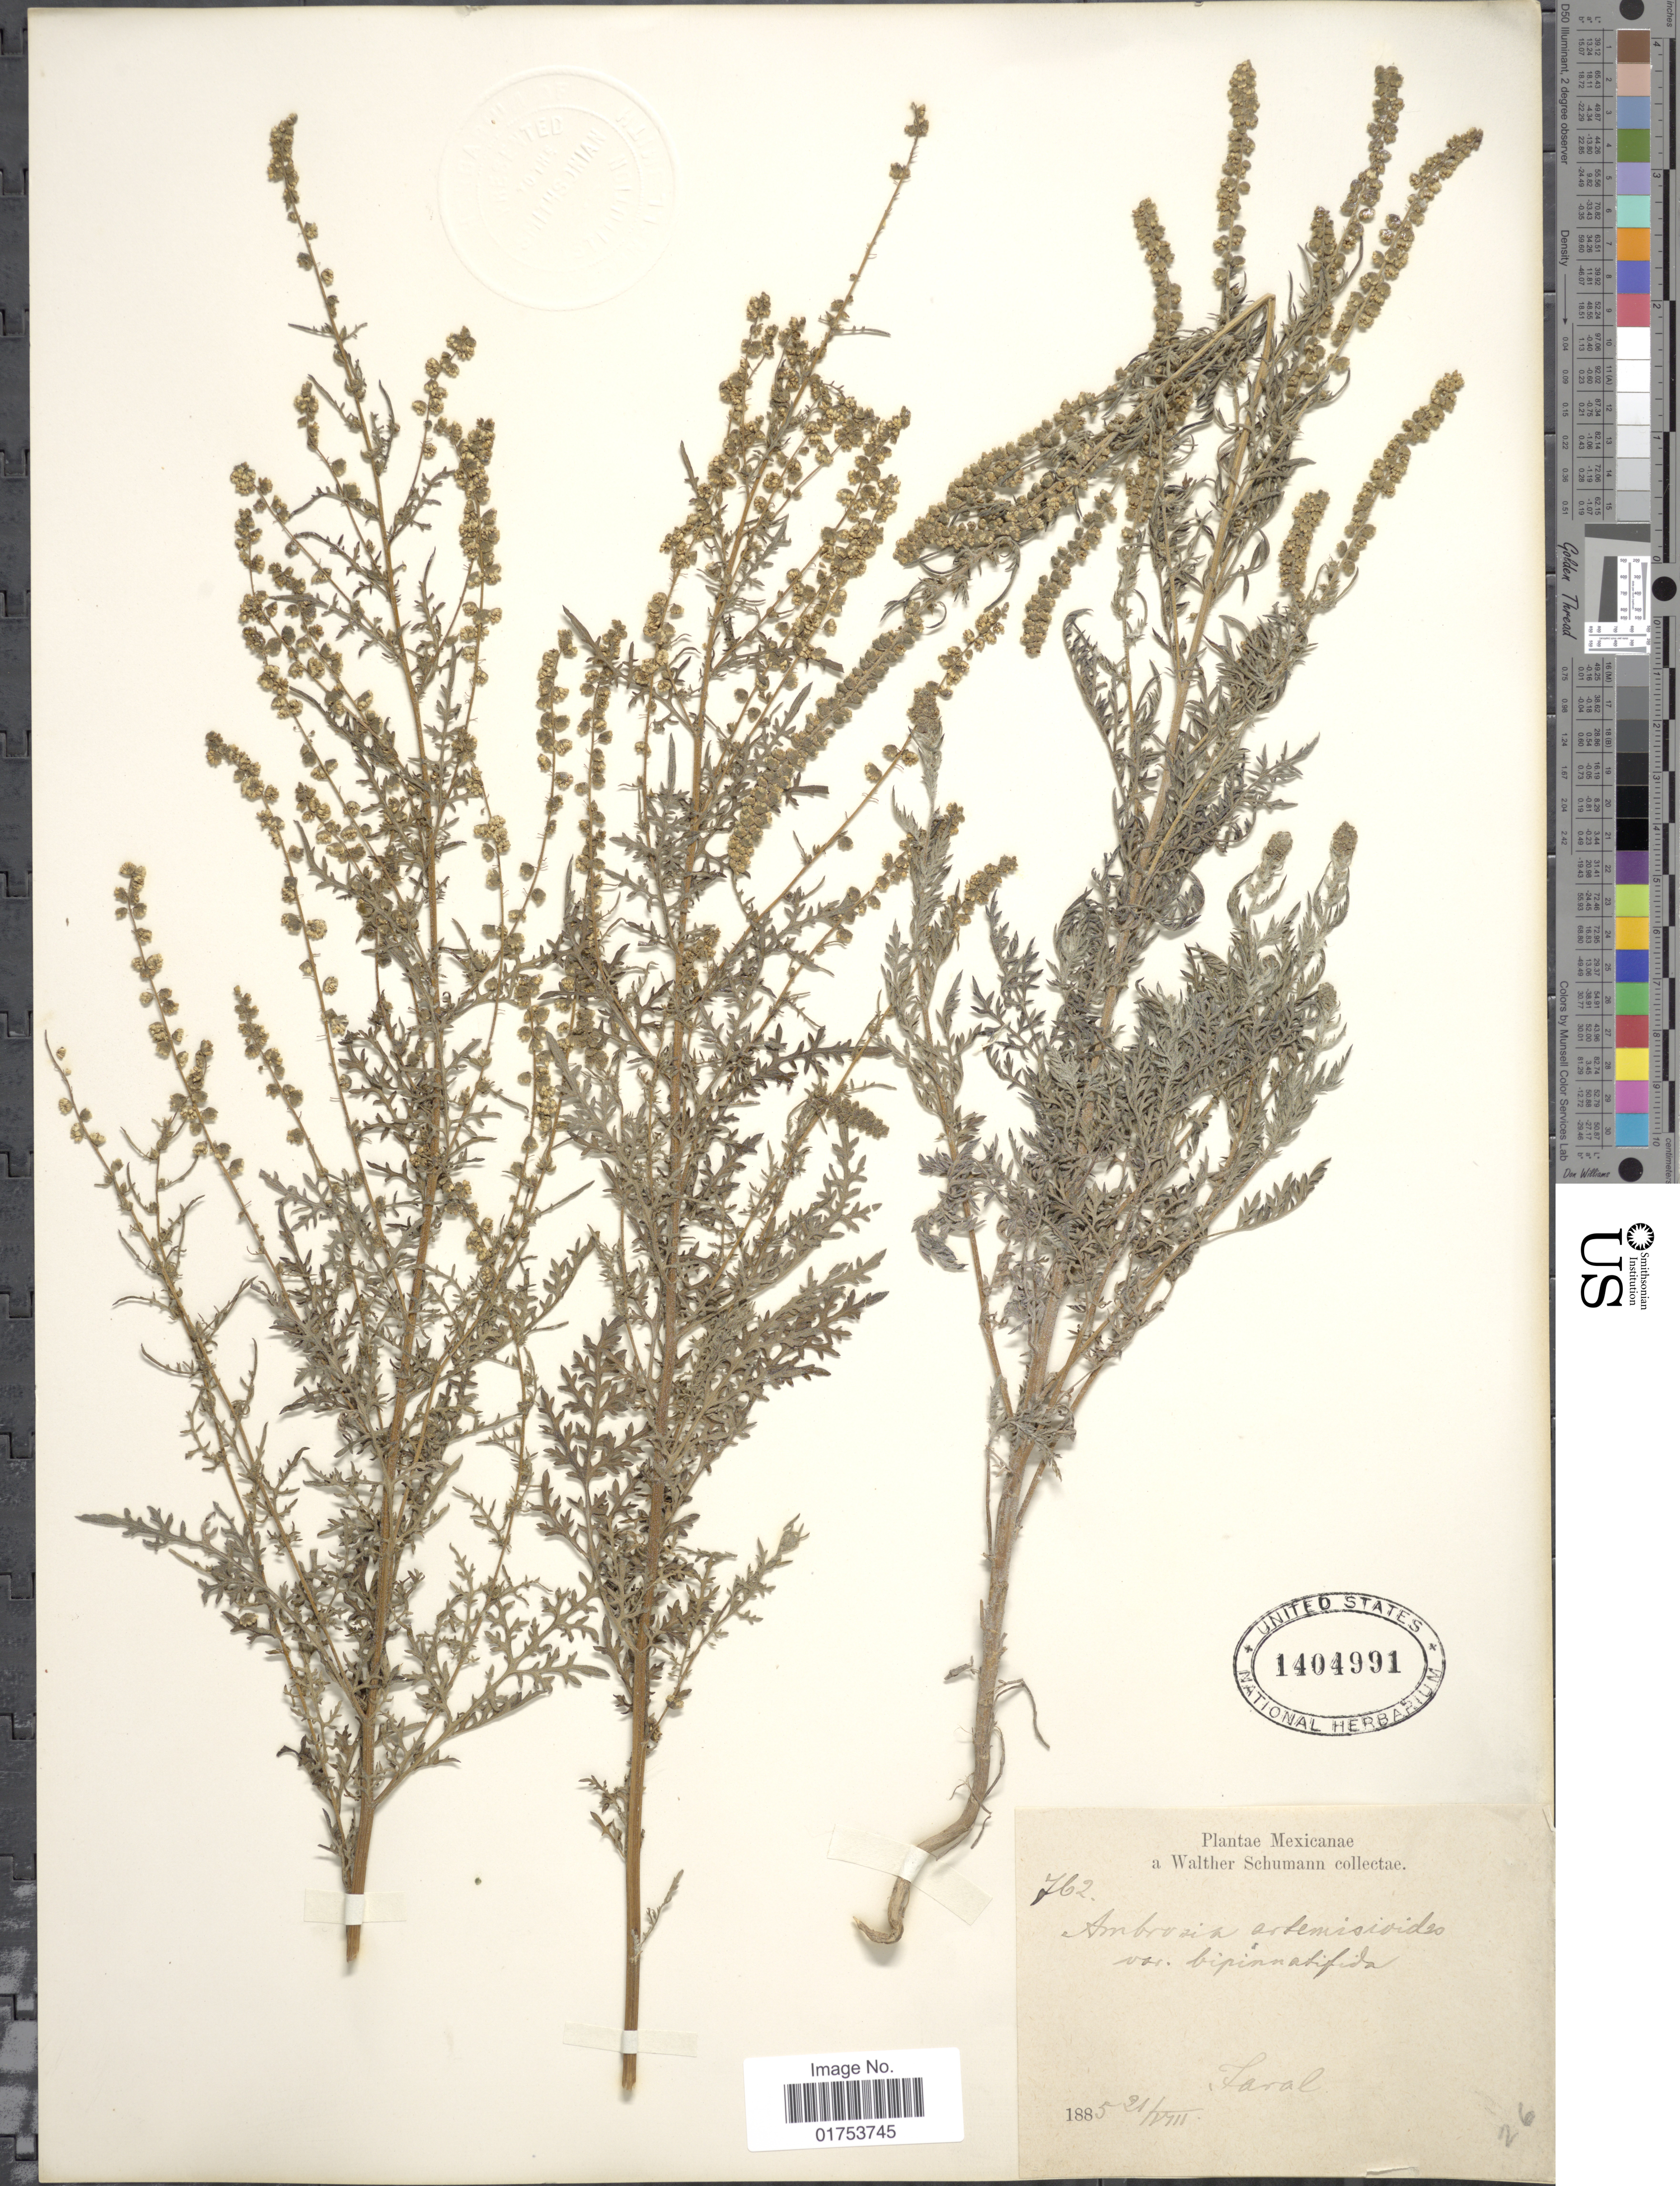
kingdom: Plantae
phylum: Tracheophyta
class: Magnoliopsida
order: Asterales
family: Asteraceae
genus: Ambrosia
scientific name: Ambrosia artemisiifolia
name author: L.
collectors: W. Schumann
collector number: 762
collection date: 1885-08-21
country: Mexico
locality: Faral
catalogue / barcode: US 1404991